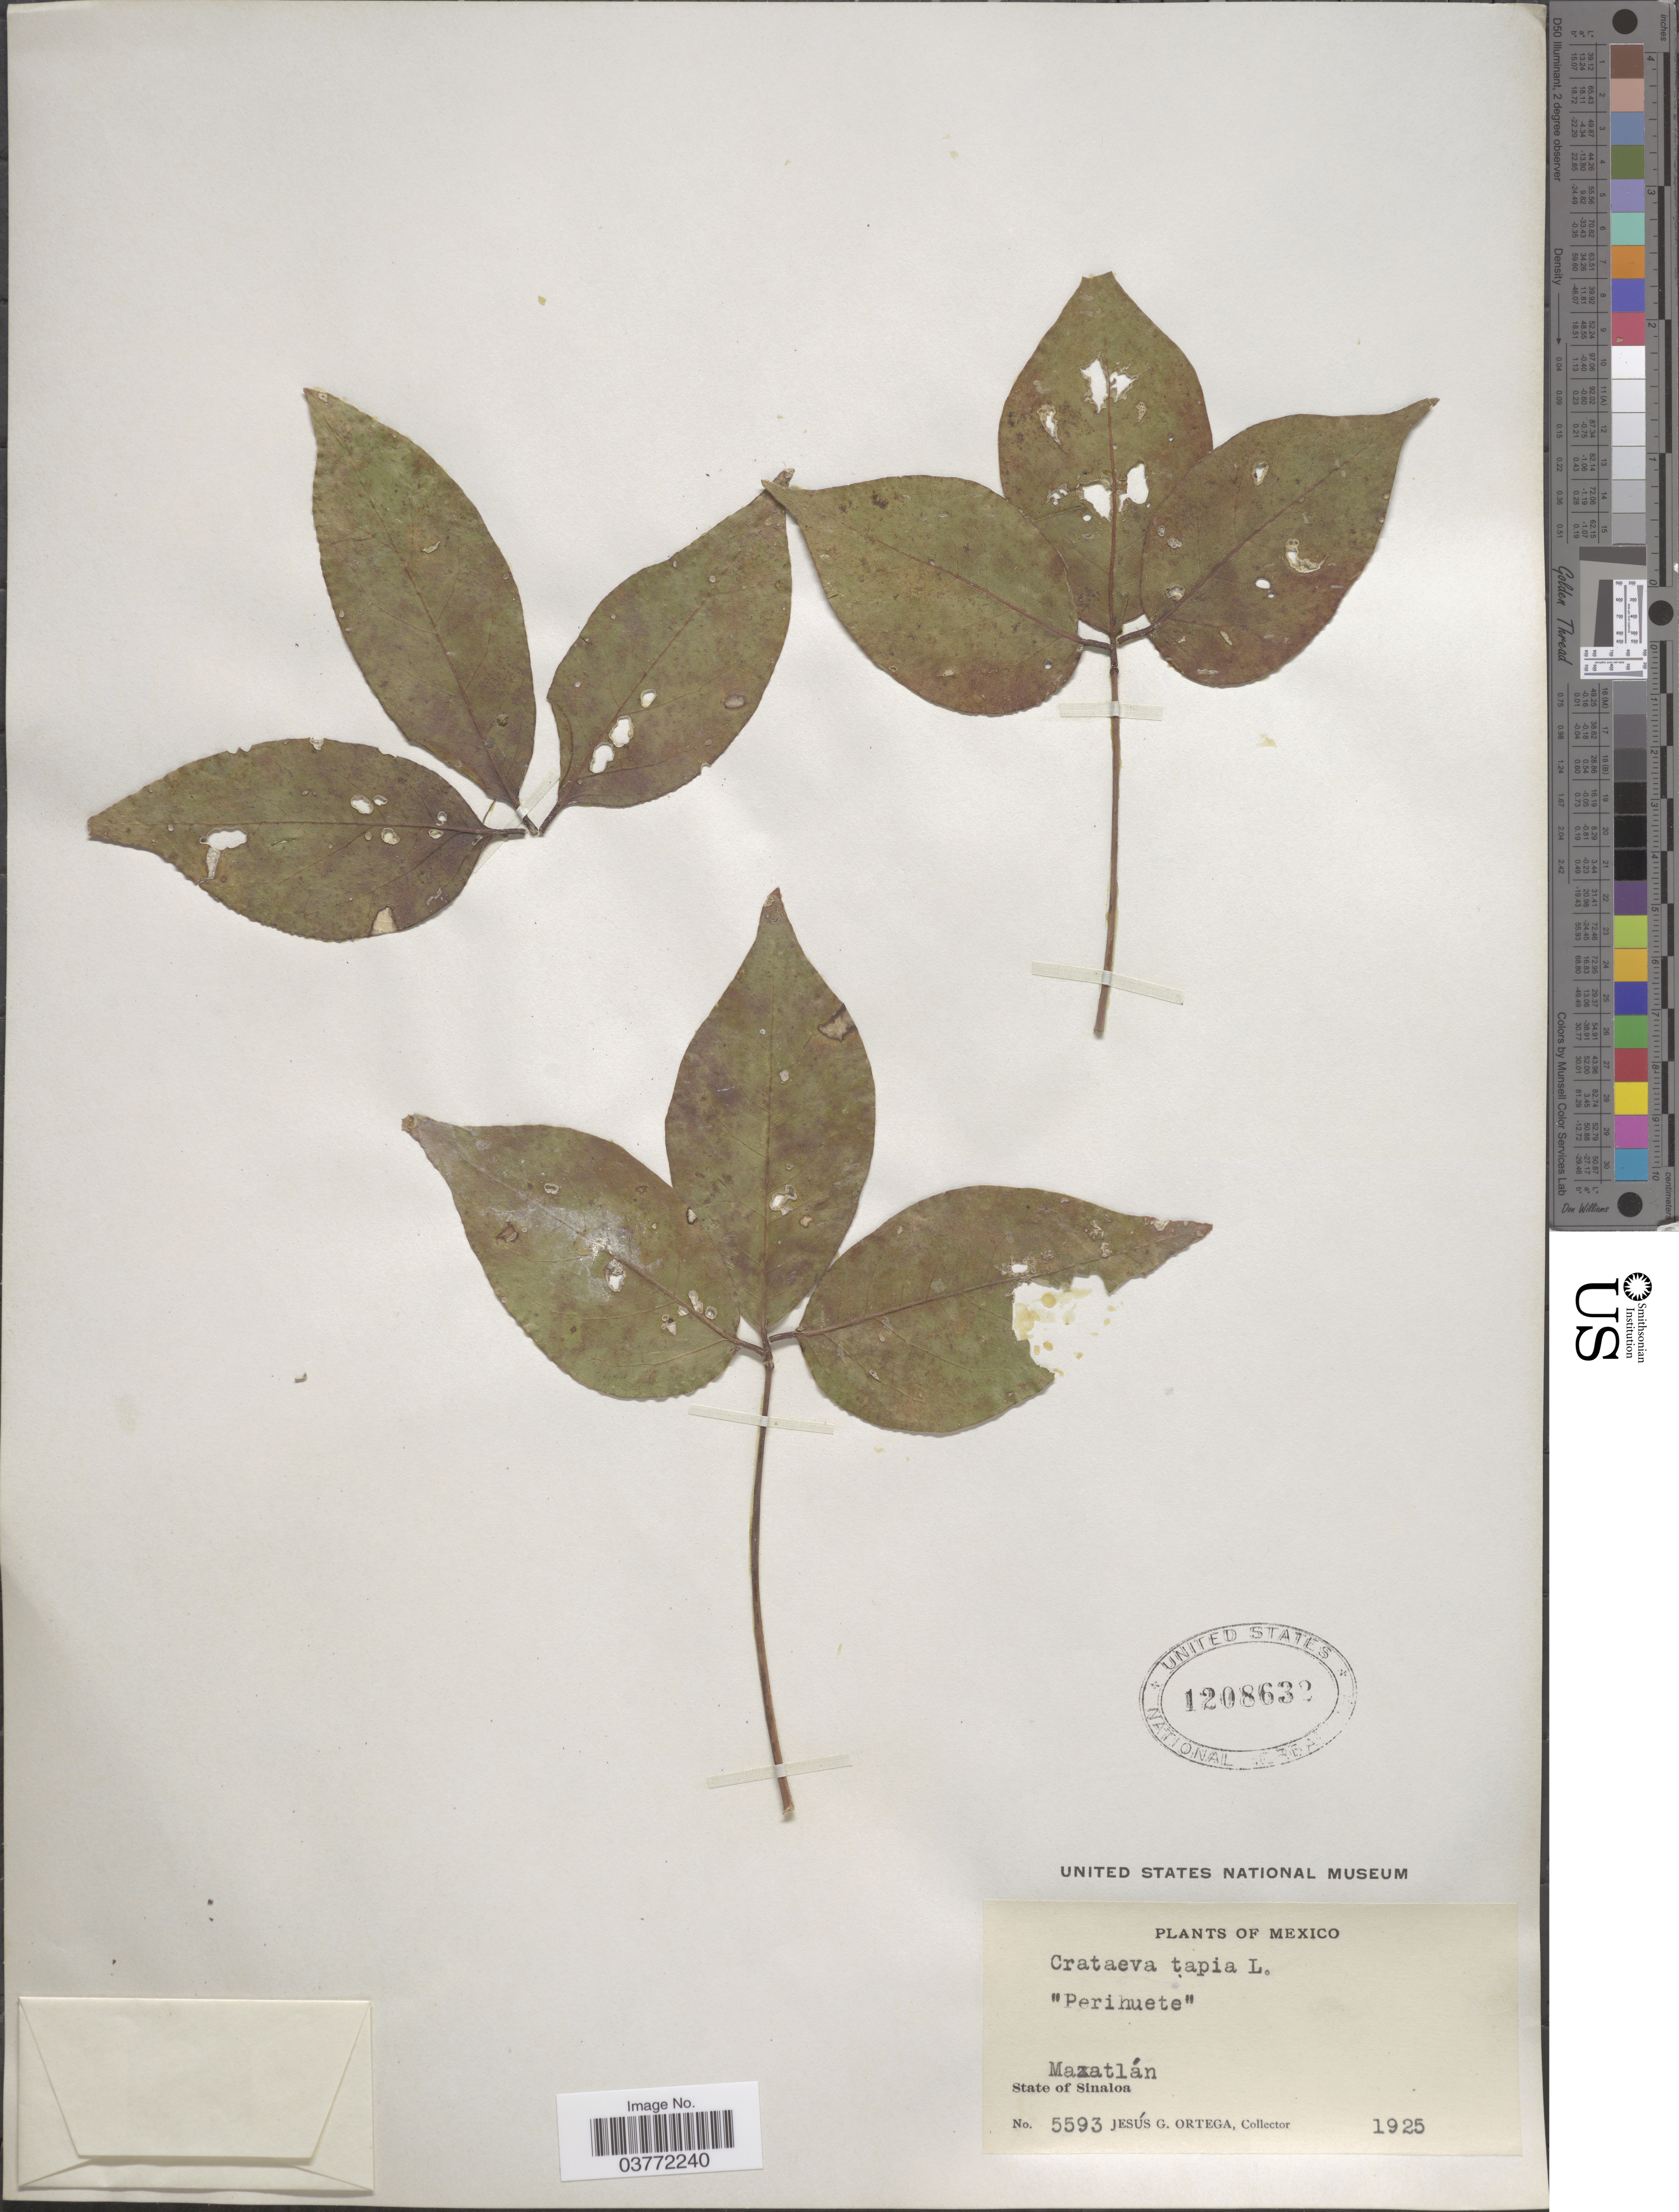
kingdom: Plantae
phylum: Tracheophyta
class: Magnoliopsida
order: Brassicales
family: Capparaceae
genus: Crateva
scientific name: Crateva tapia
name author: L.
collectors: J. Ortega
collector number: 5593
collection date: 1925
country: Mexico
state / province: Sinaloa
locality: Mazatlán.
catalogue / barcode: US 1208632